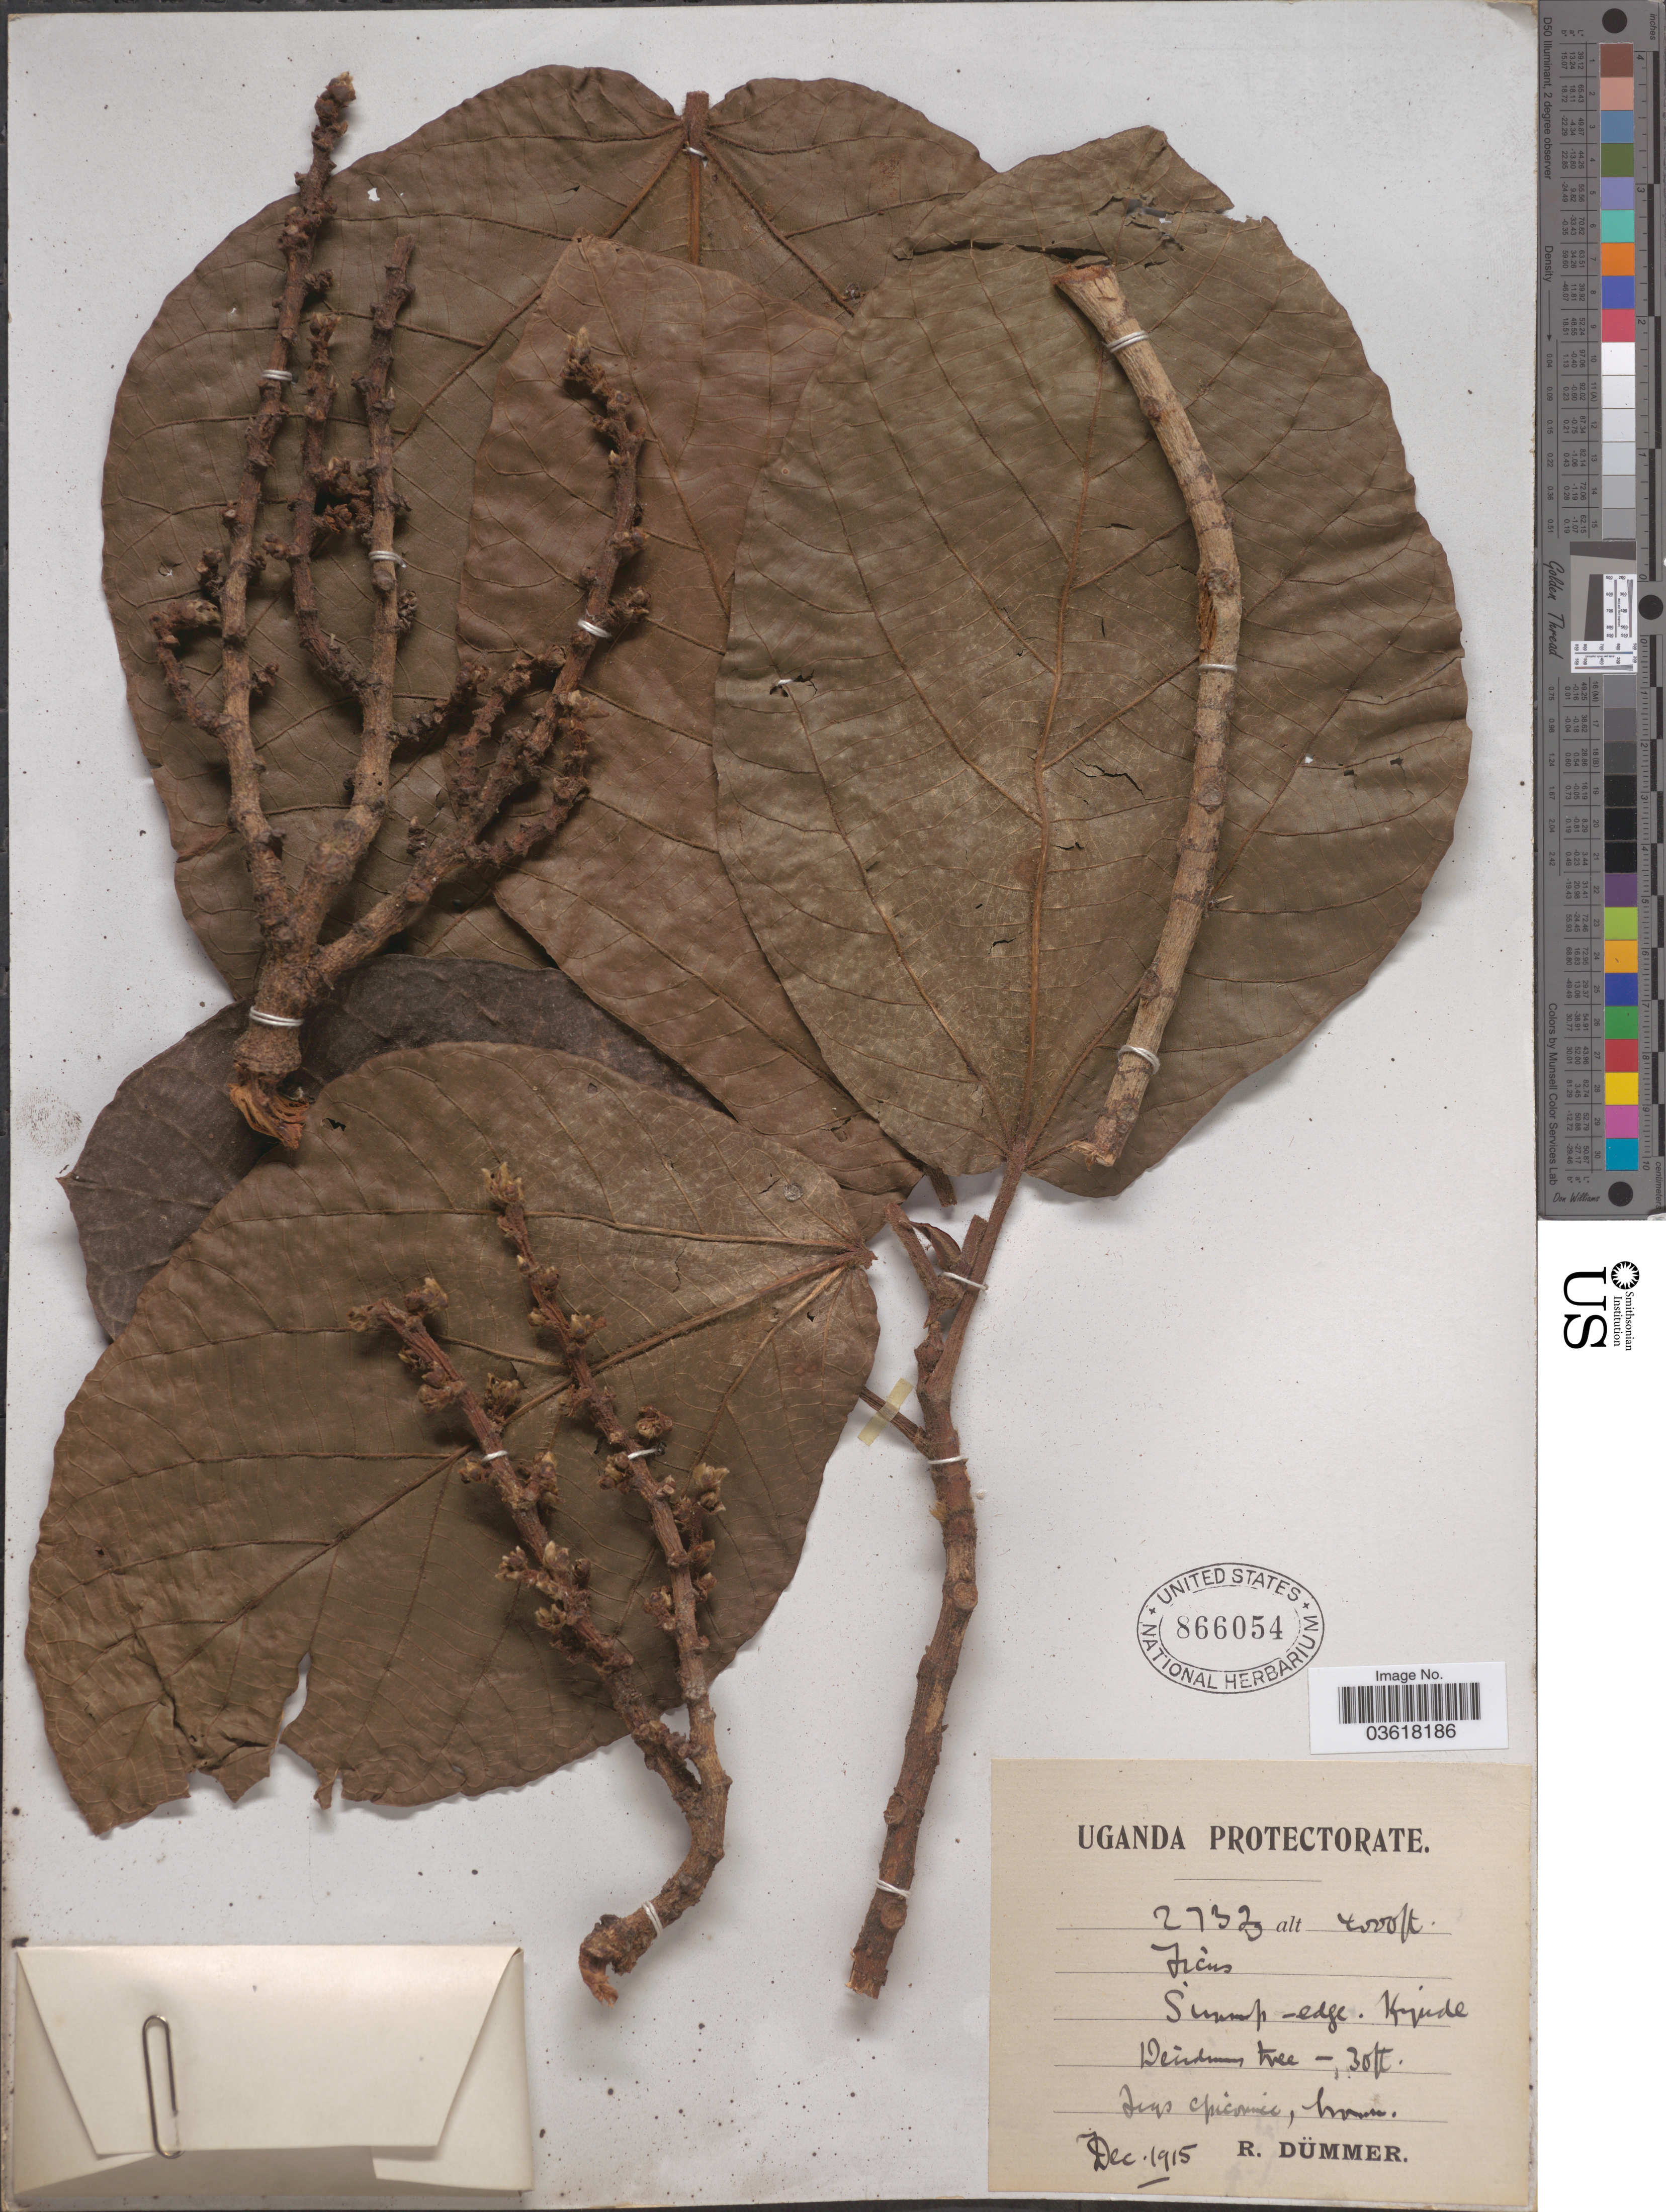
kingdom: Plantae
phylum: Tracheophyta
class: Magnoliopsida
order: Rosales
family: Moraceae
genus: Ficus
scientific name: Ficus sp.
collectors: R. A. Dümmer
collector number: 2732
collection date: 1915-12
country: Uganda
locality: Uganda Protectorate. Kipude*.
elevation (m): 1219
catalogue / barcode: US 866054